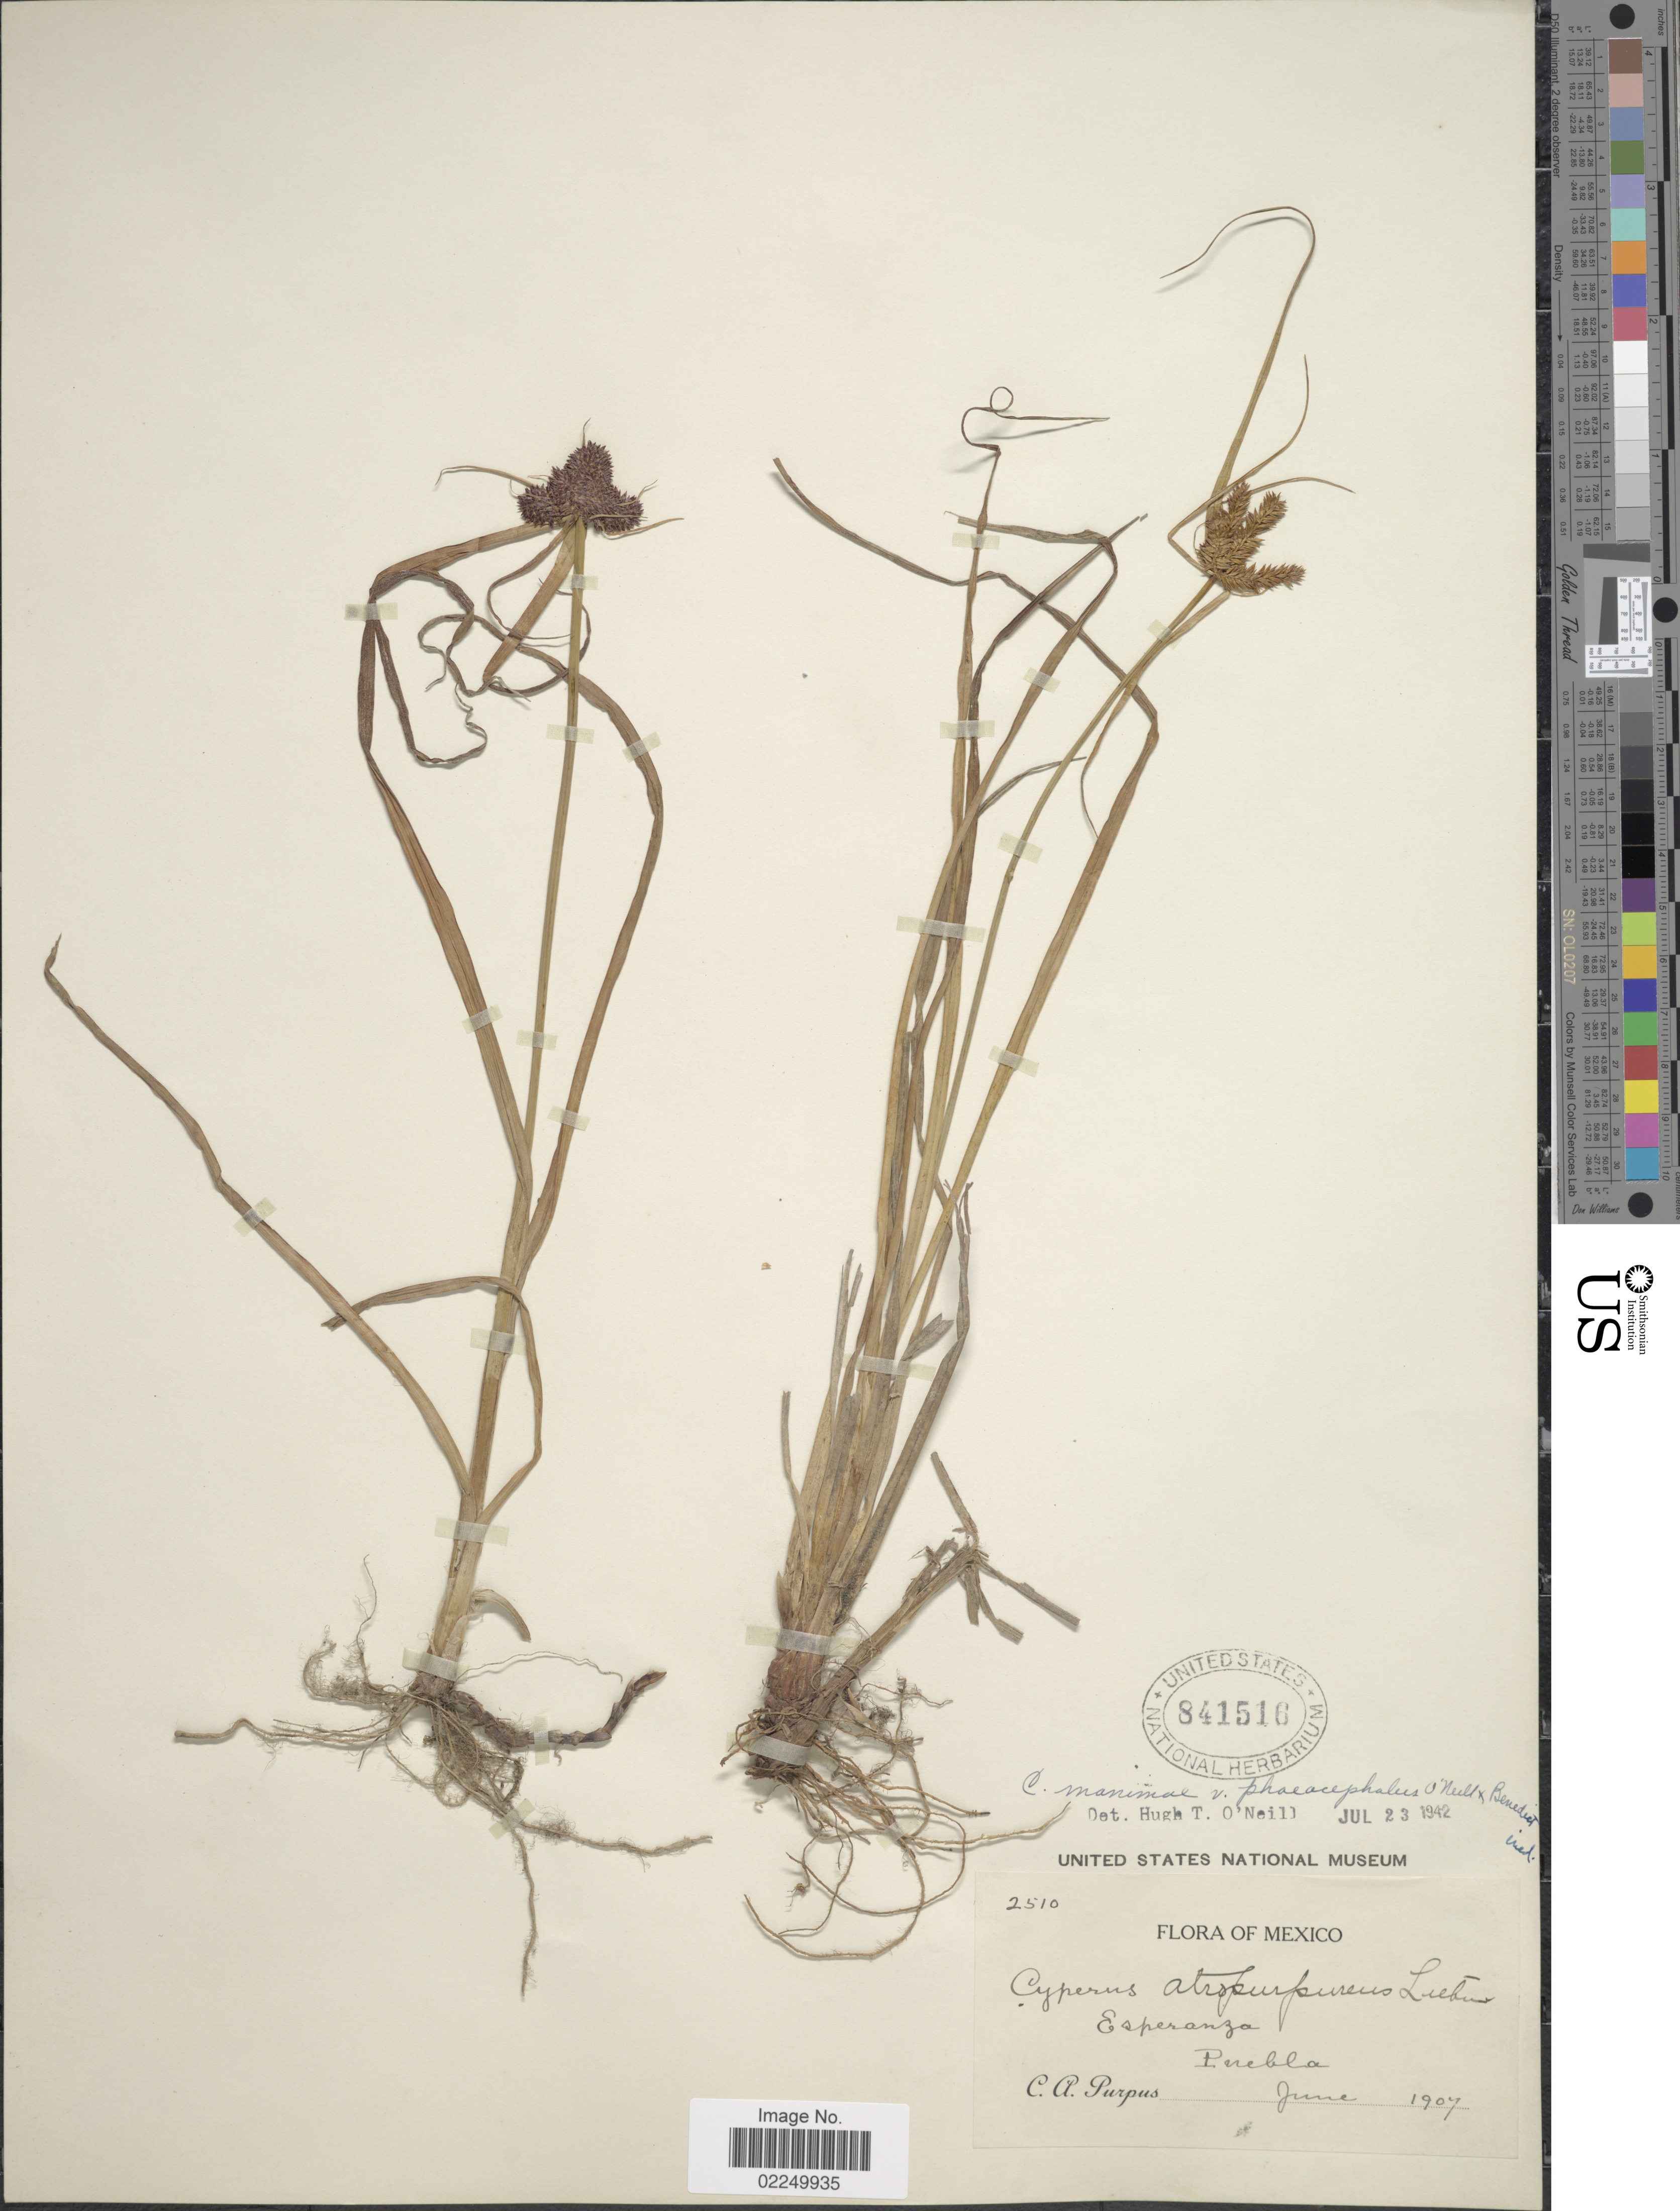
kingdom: Plantae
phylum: Tracheophyta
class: Liliopsida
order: Poales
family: Cyperaceae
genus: Cyperus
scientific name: Cyperus pallidicolor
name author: (Kük.) G.C. Tucker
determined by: Tucker, G. C.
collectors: C. A. Purpus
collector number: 2510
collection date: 1907-06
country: Mexico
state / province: Puebla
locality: Esperanza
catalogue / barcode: US 841516